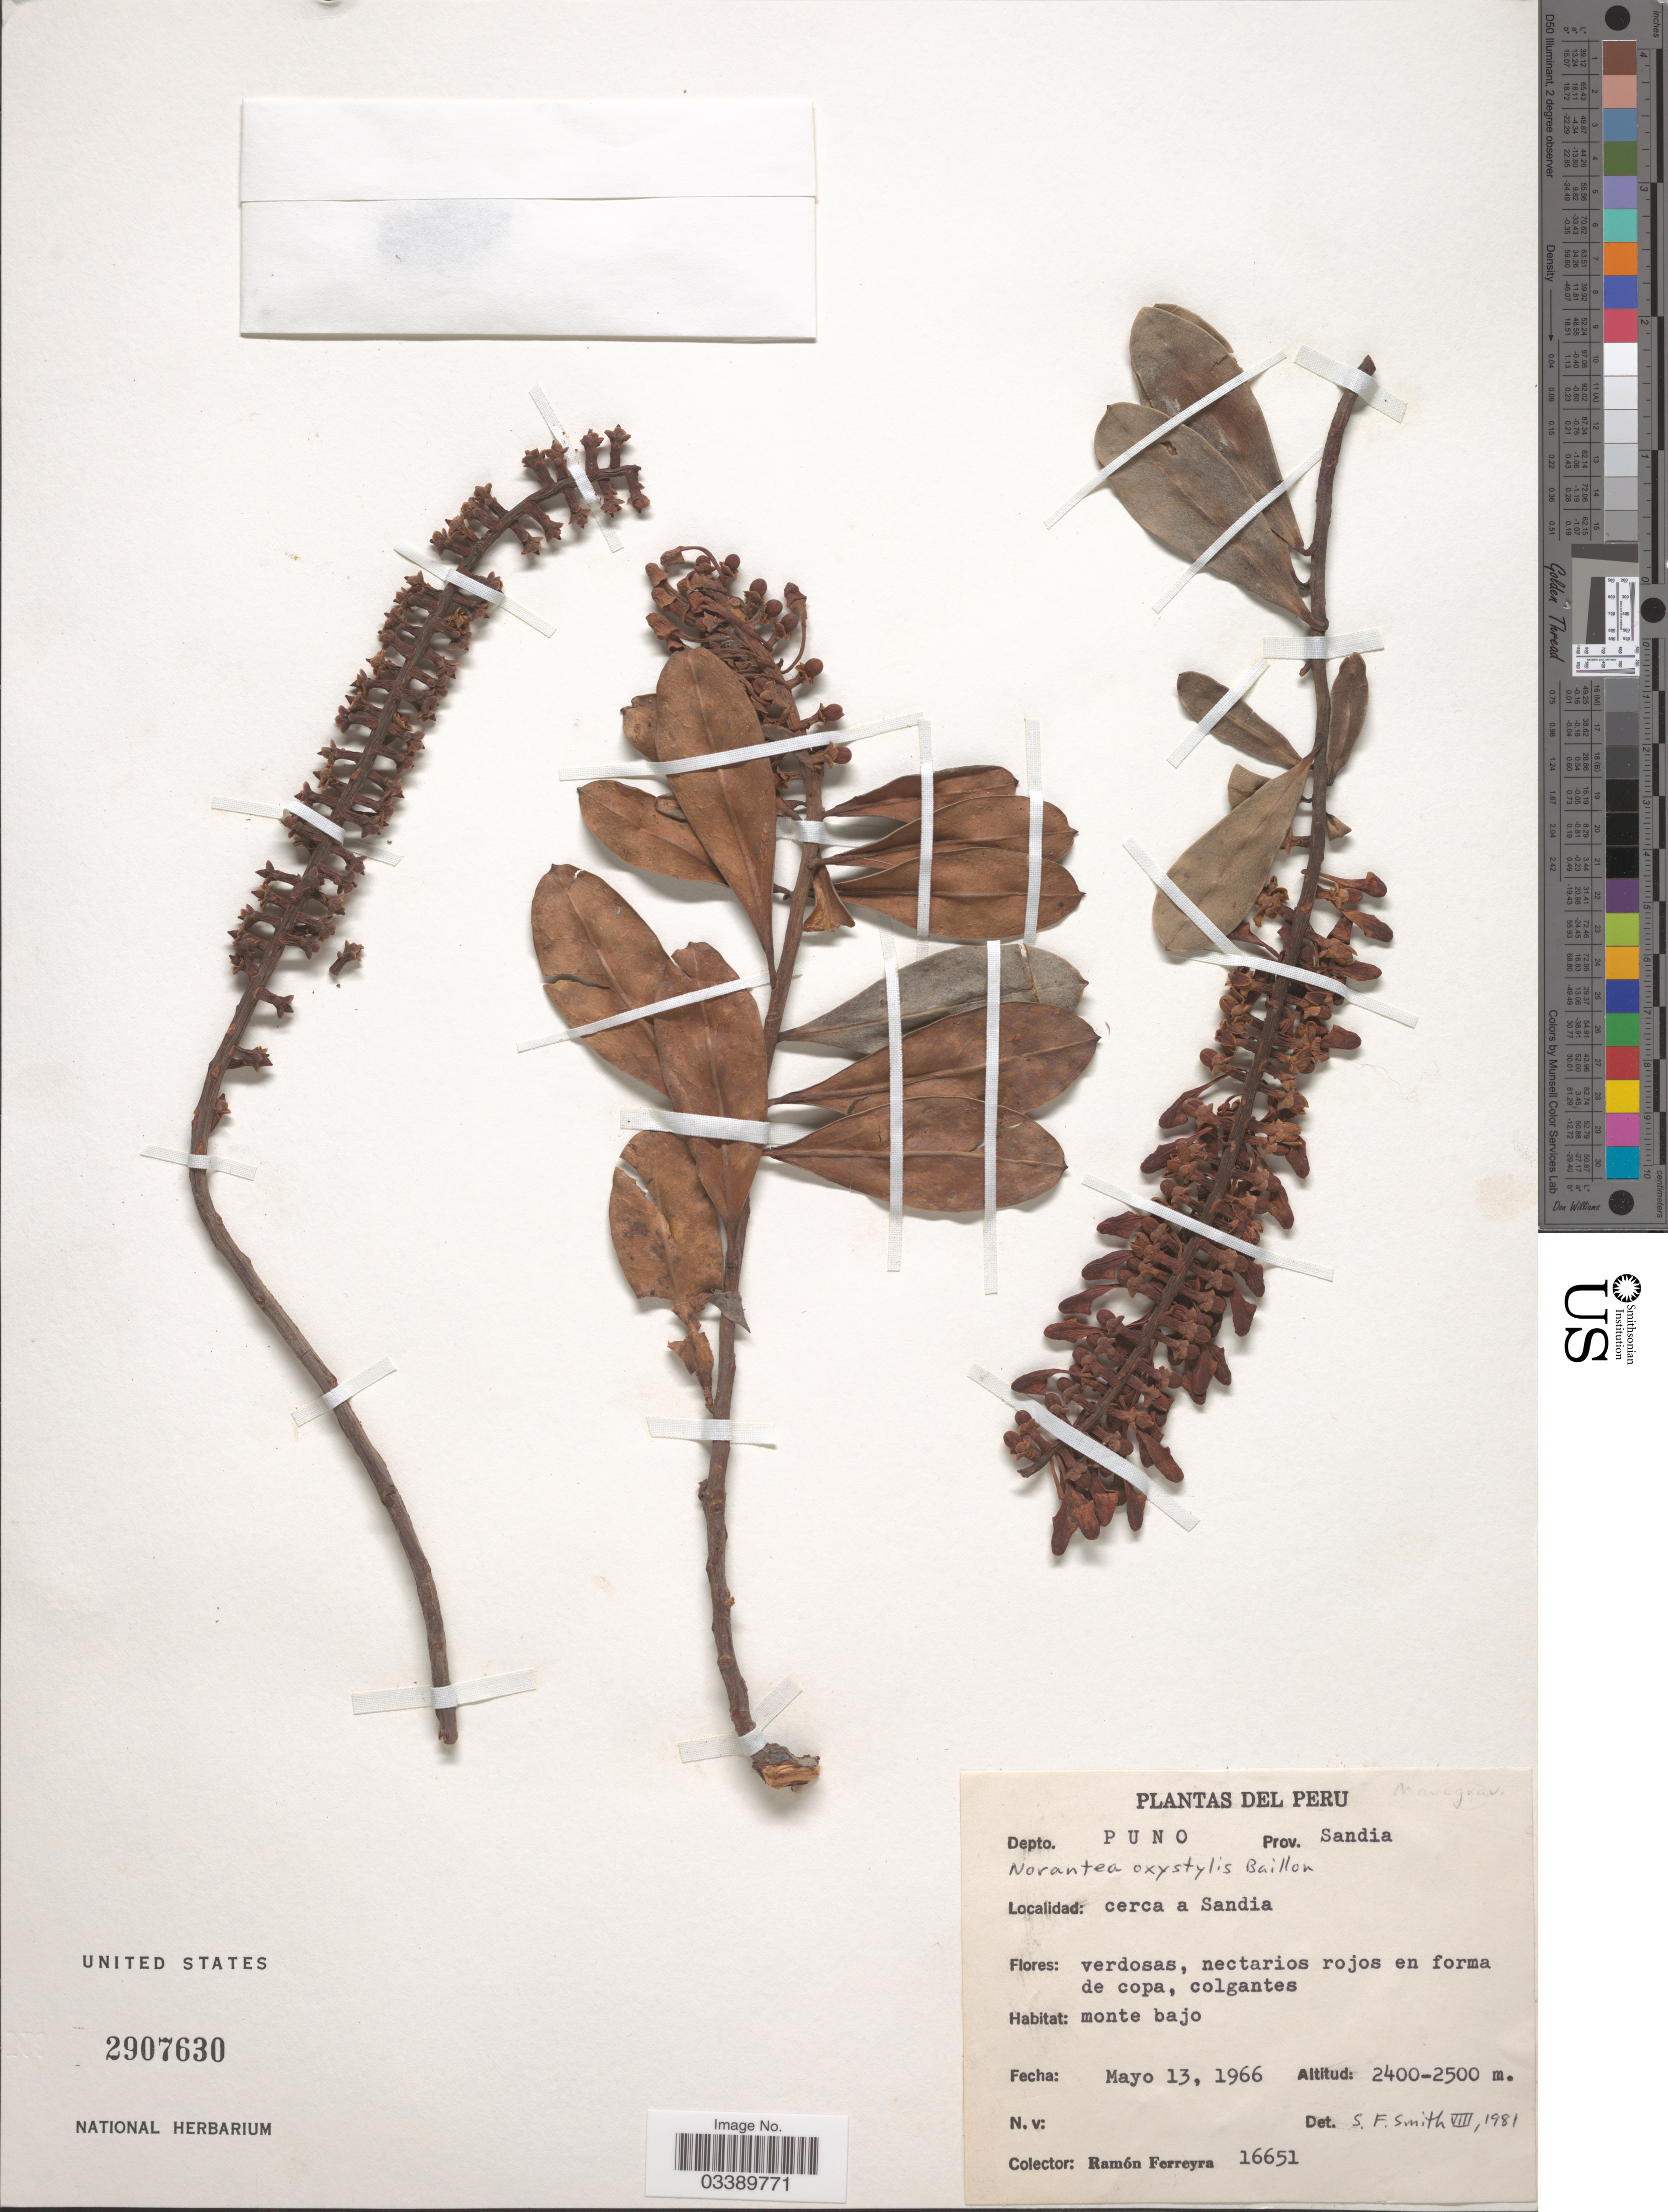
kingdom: Plantae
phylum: Tracheophyta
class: Magnoliopsida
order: Ericales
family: Marcgraviaceae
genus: Sarcopera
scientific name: Sarcopera oxystylis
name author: (Baill.) Bedell ex Gir.-Cañas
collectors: R. A. Ferreyra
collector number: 16651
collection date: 1966-05-13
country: Peru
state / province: Puno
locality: Depto. Puno. Prov. Sandia. Cerca a Sandia.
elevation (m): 2400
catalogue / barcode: US 2907630